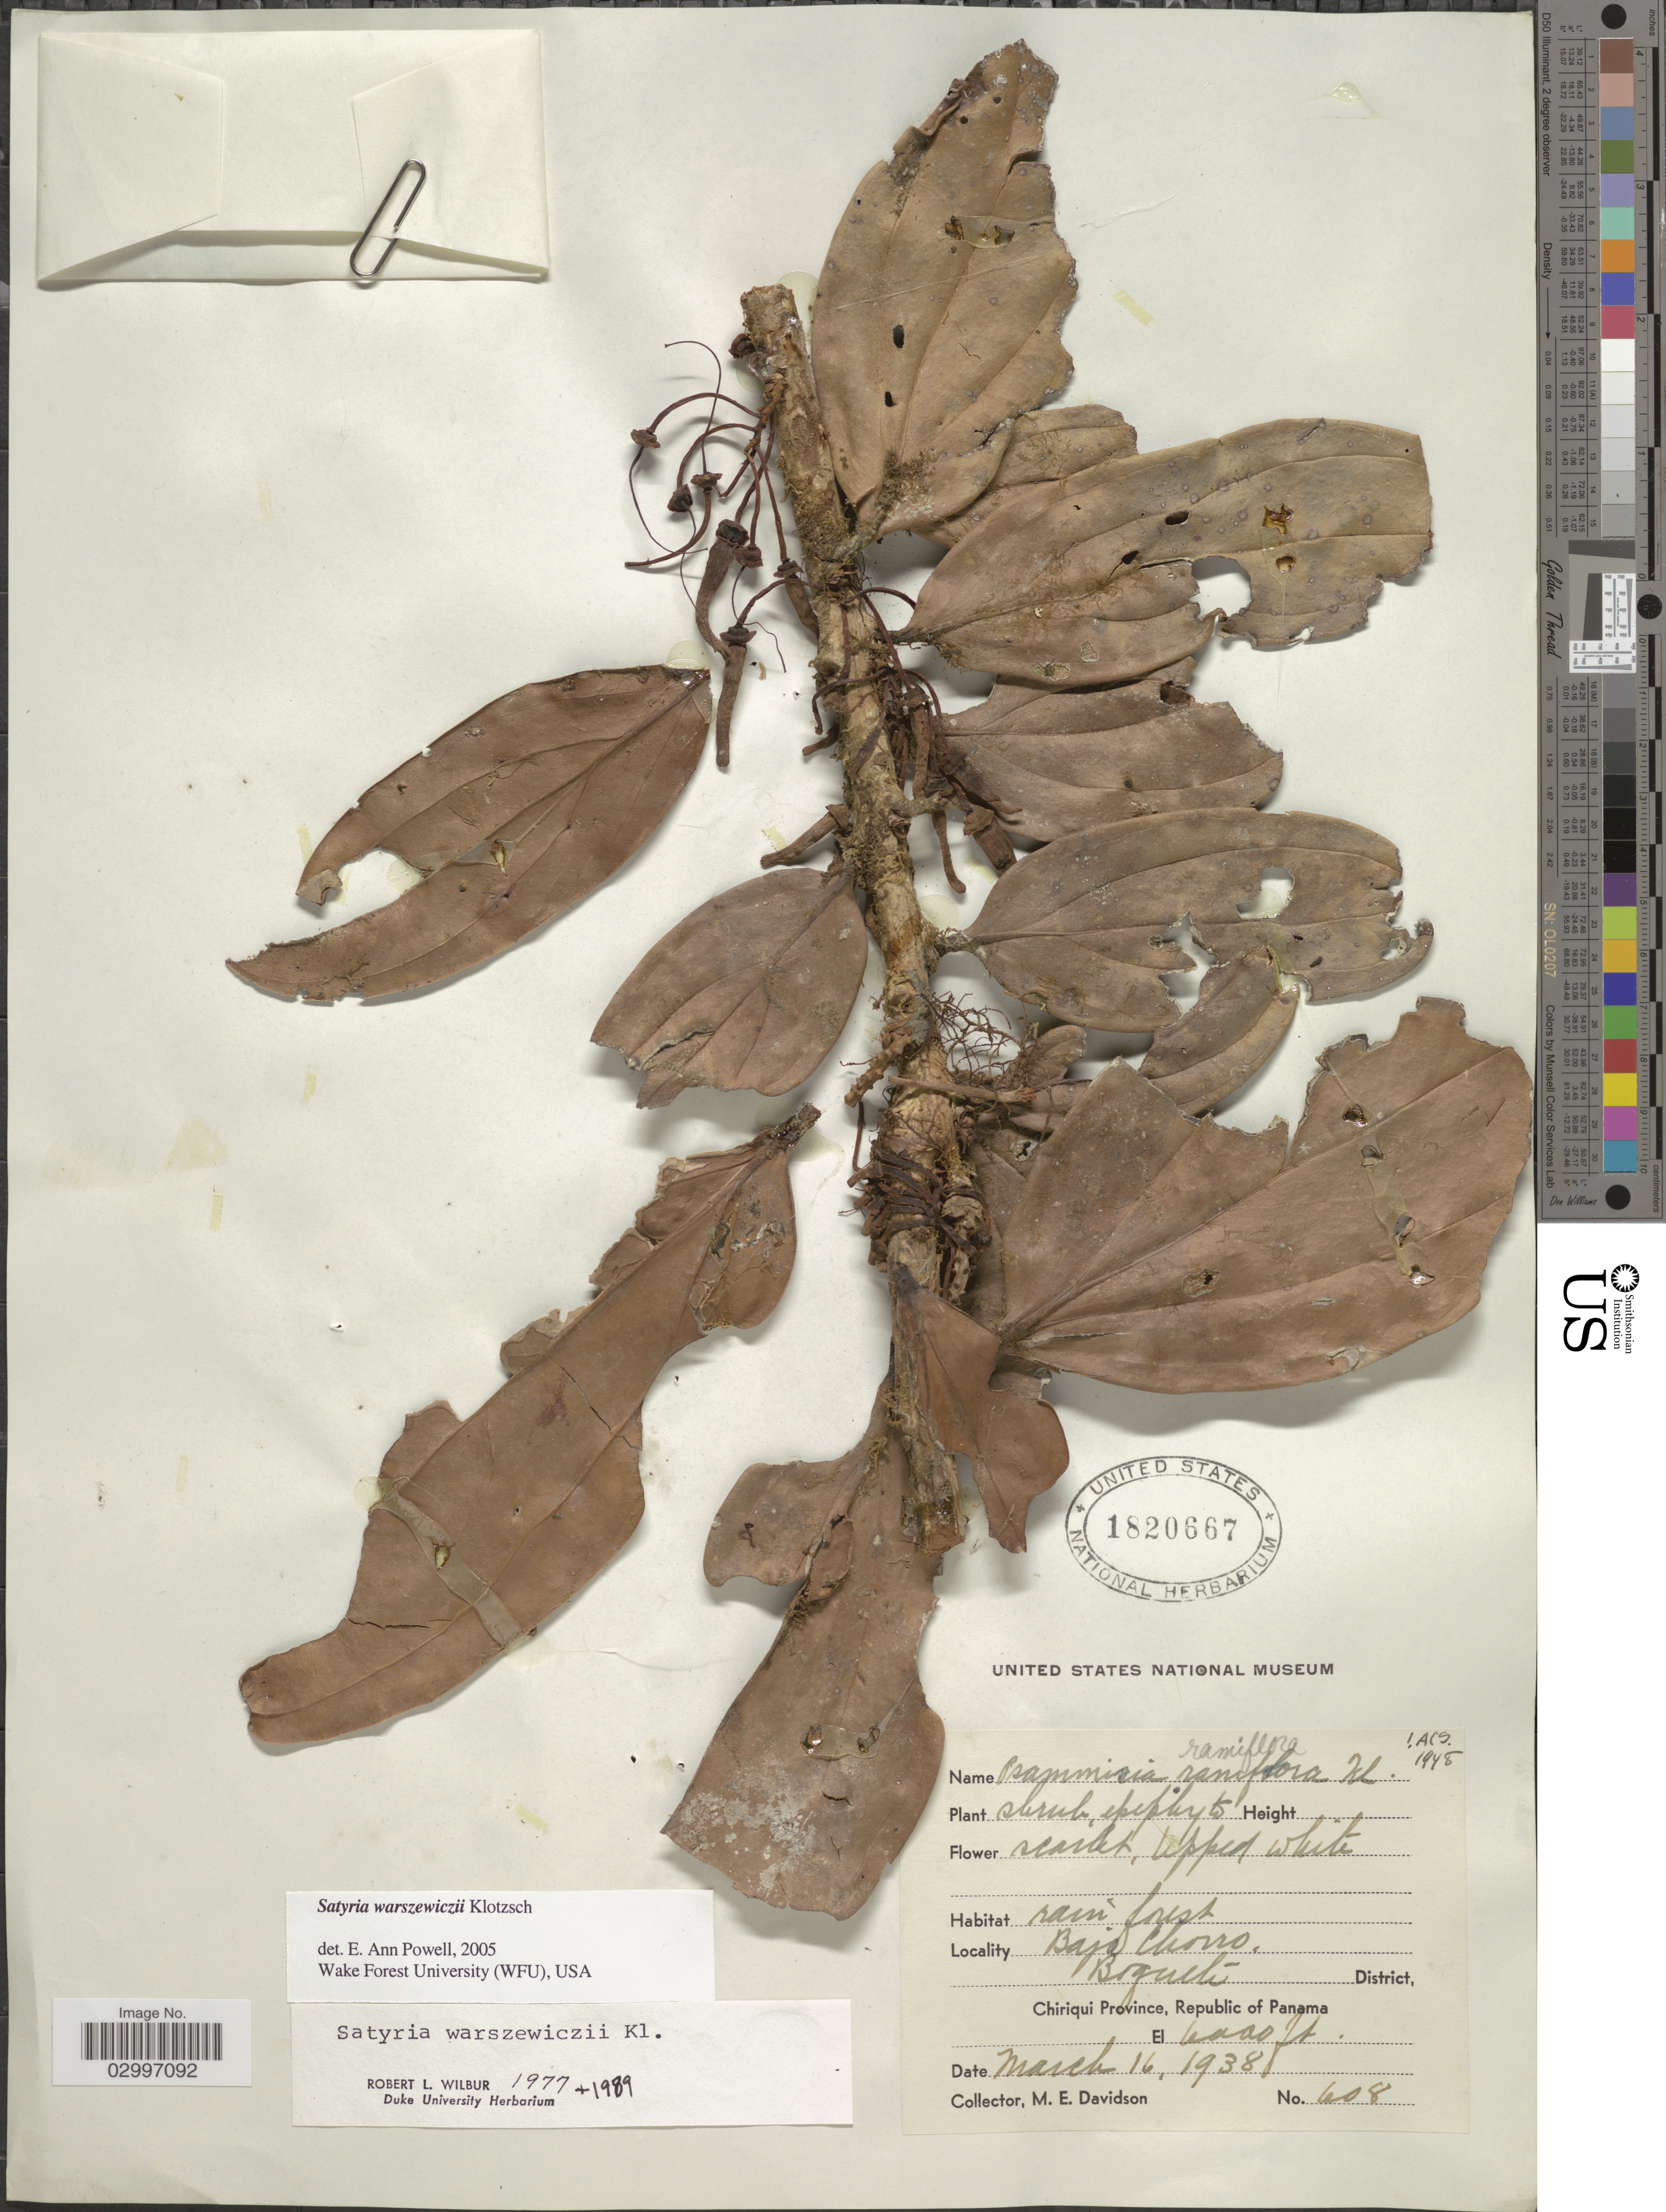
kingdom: Plantae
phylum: Tracheophyta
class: Magnoliopsida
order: Ericales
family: Ericaceae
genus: Satyria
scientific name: Satyria warszewiczii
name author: Klotzsch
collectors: M. E. Davidson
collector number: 608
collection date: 1938-03-16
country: Panama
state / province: Chiriqui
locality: Bajo Chorro, Boquete District, Chiriqui Province, Republic of Panama.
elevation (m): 1829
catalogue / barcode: US 1820667